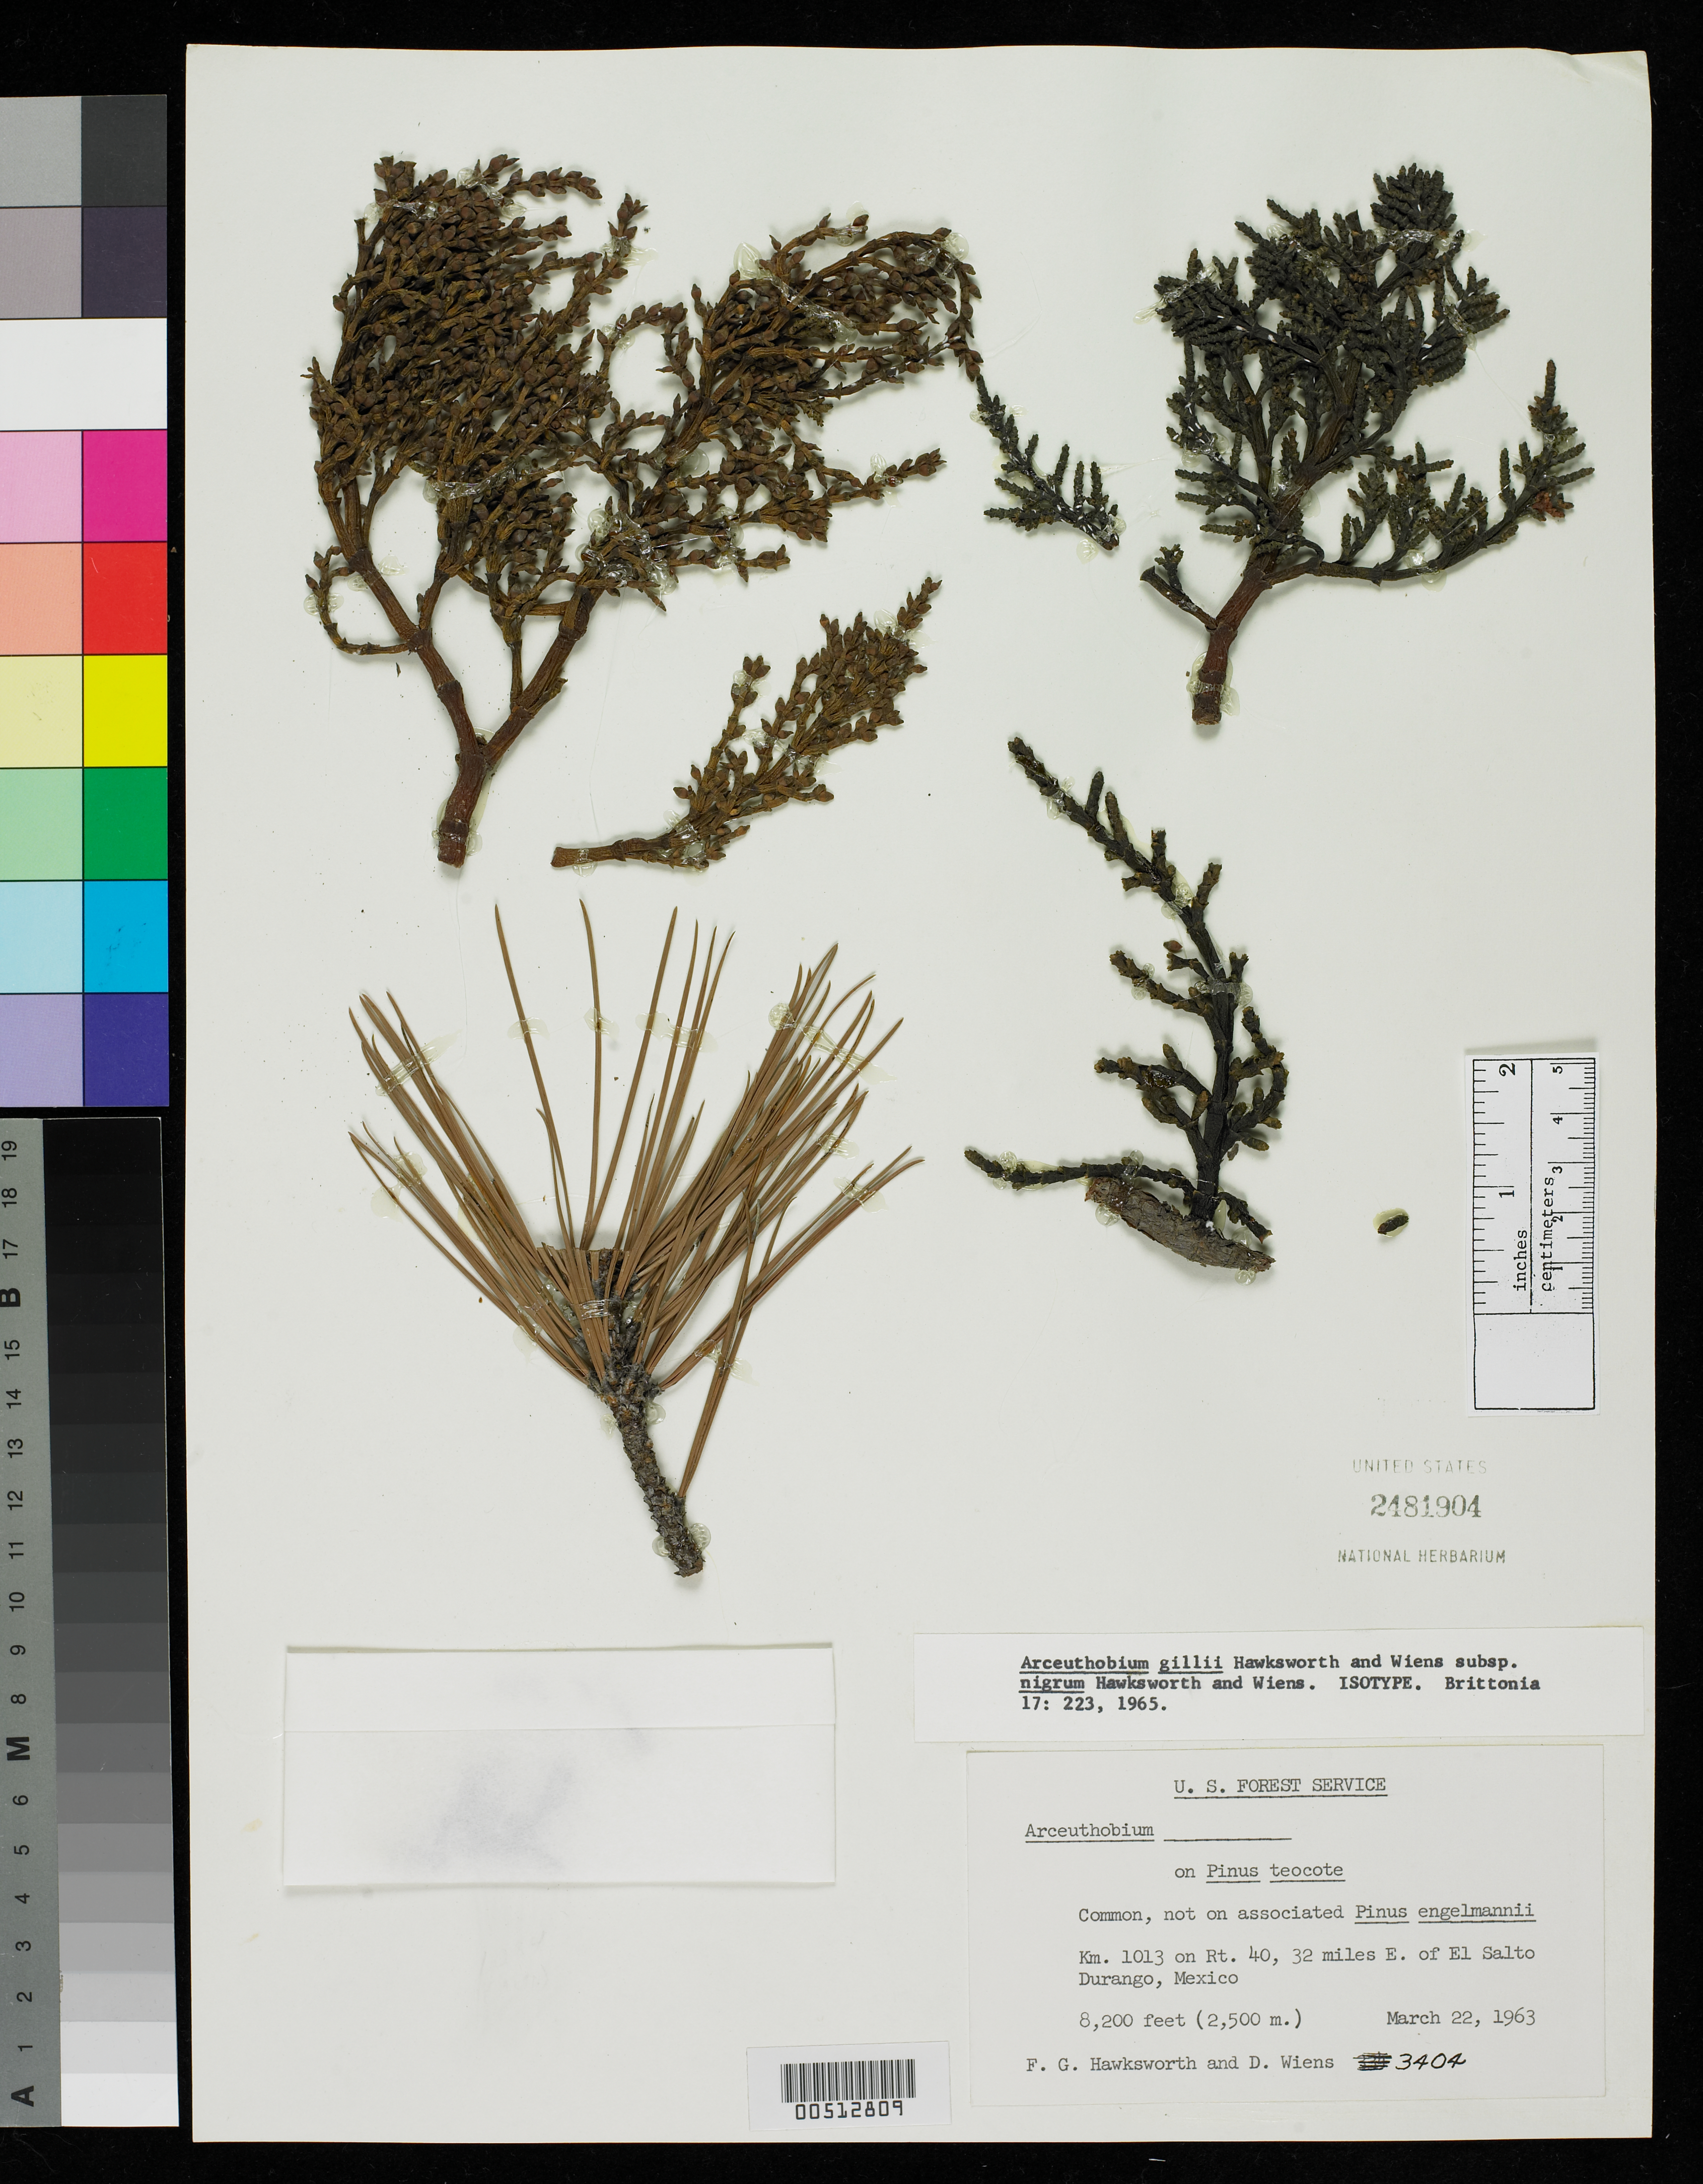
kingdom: Plantae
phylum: Tracheophyta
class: Magnoliopsida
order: Santalales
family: Viscaceae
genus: Arceuthobium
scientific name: Arceuthobium gillii subsp. nigrum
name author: Hawksw. & Wiens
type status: Isotype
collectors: F. G. Hawksworth & D. Wiens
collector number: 3404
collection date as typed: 22 Mar 1963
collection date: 1963-03-22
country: Mexico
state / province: Durango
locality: Km 1013, on Rt.40, 32 mi E of El Salto.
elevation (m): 2500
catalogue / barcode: US 2481904